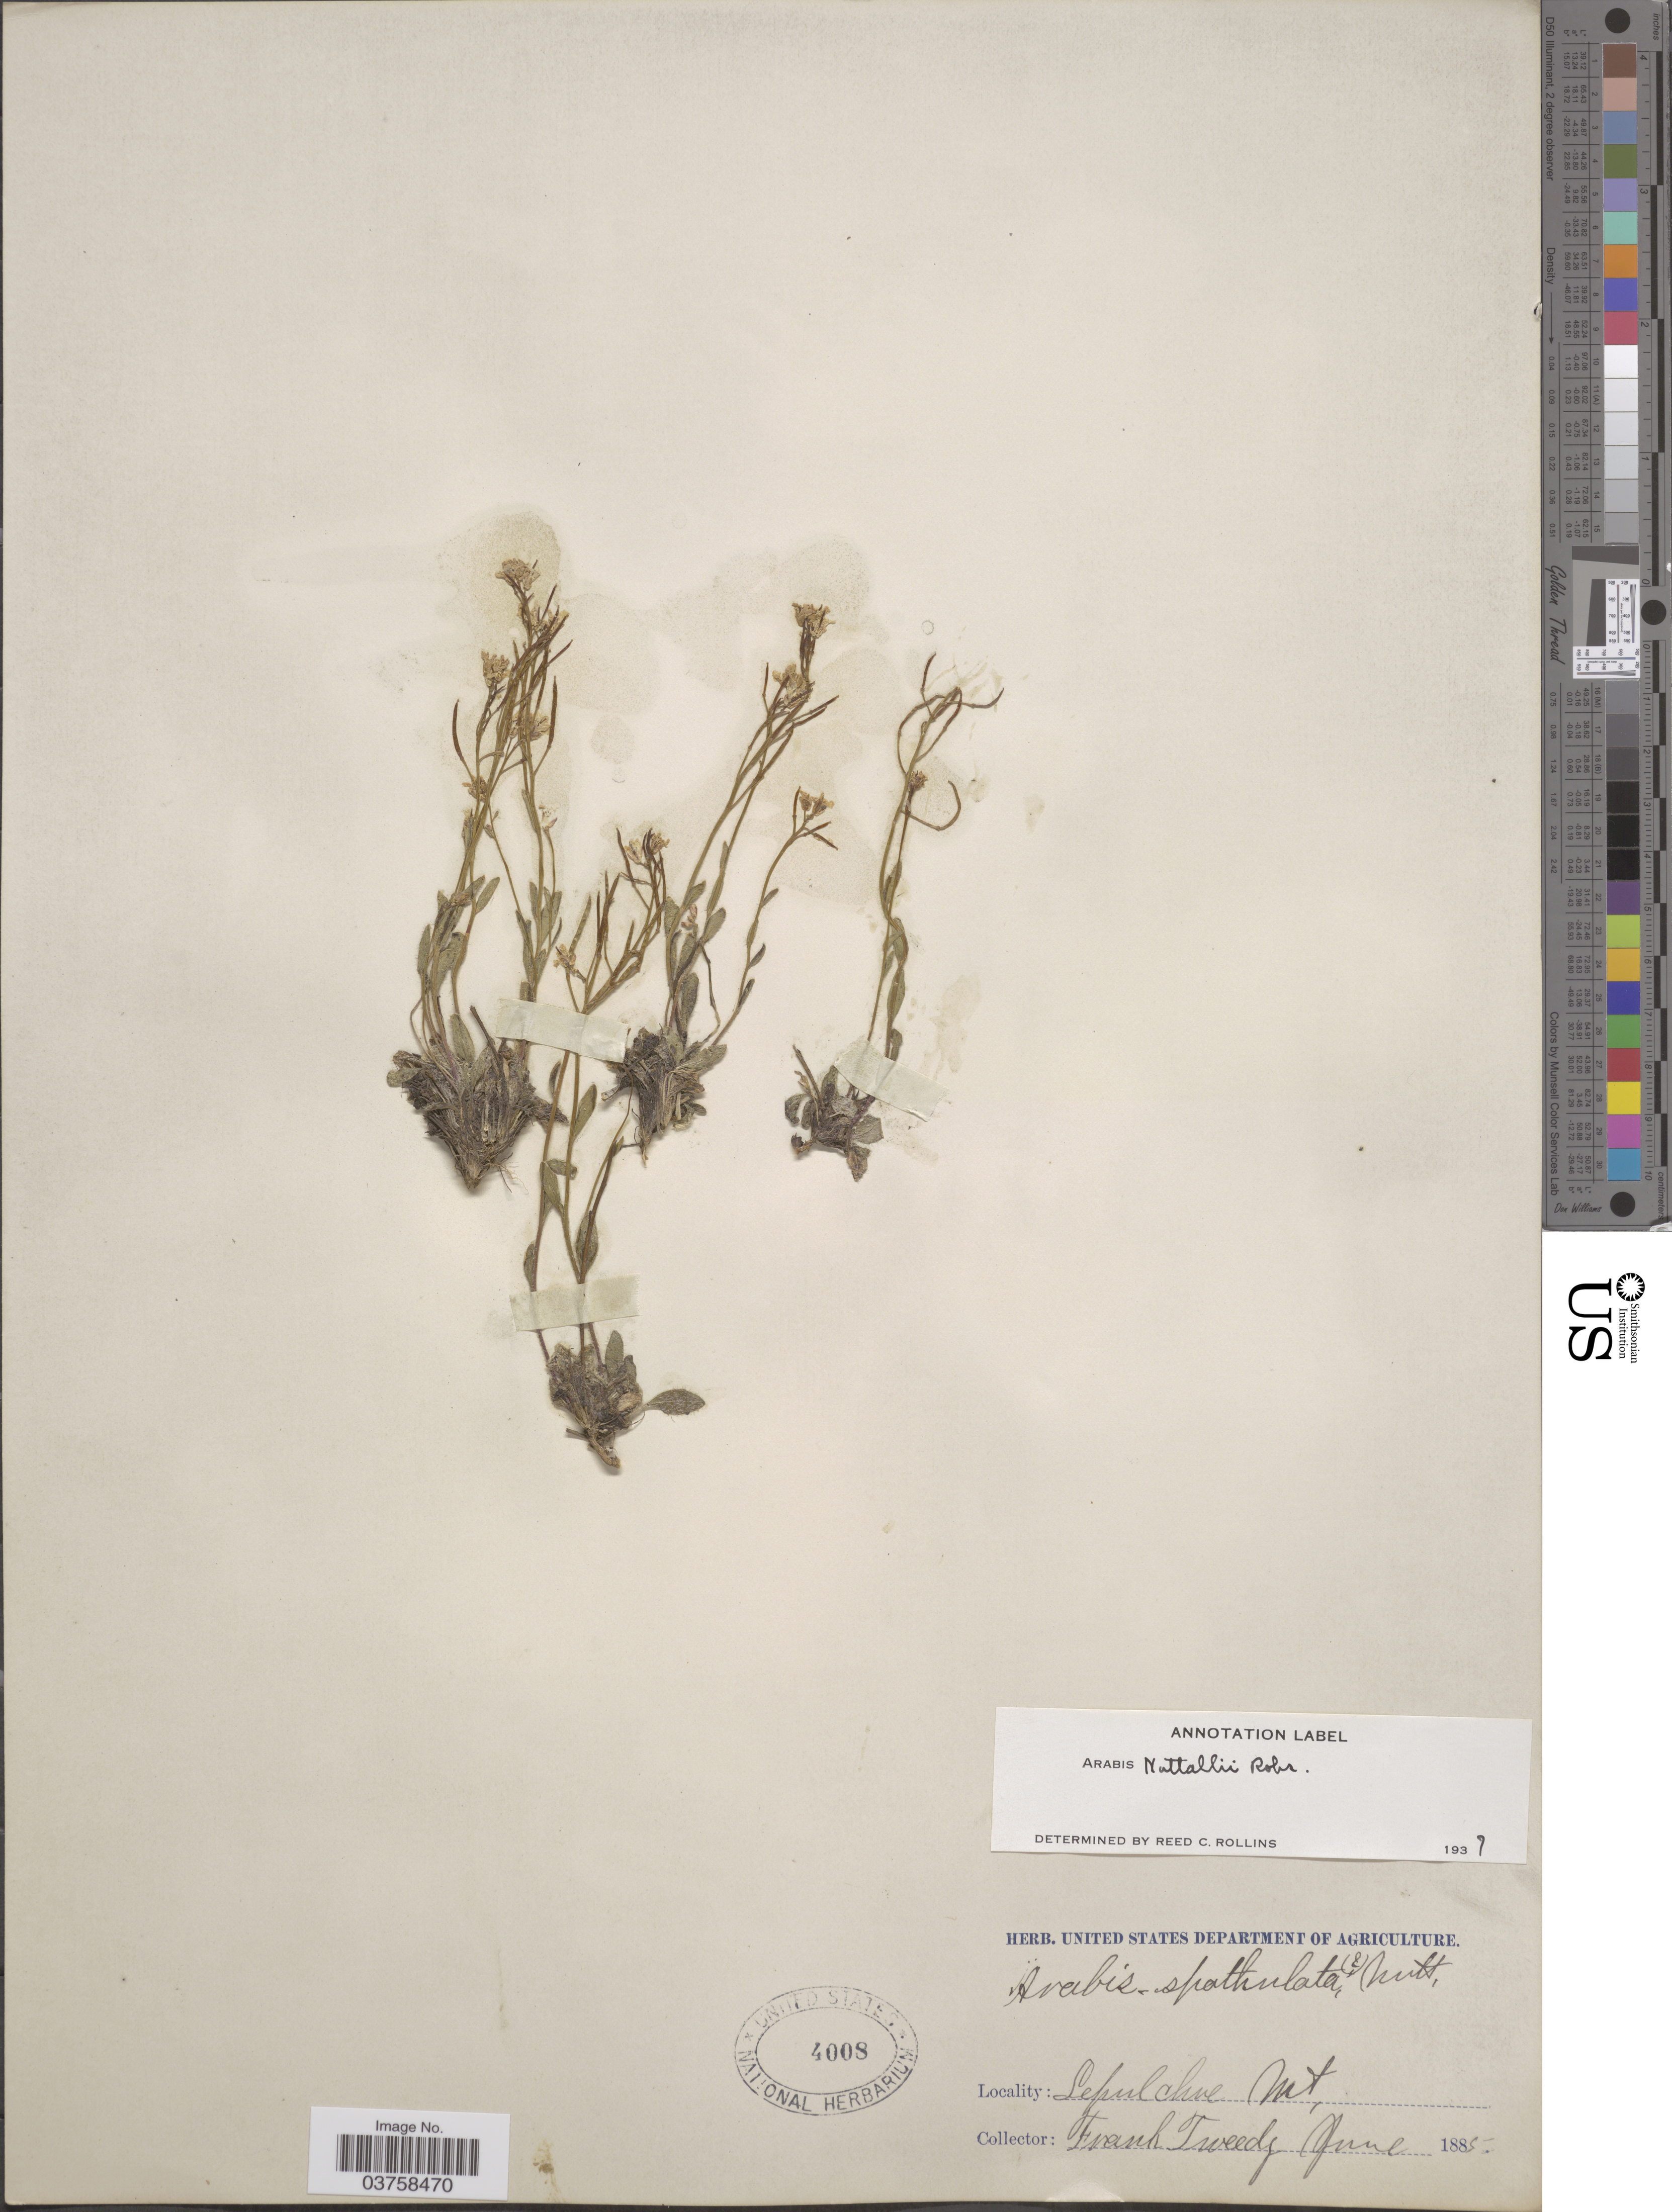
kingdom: Plantae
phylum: Tracheophyta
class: Magnoliopsida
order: Brassicales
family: Brassicaceae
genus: Arabis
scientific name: Arabis nuttallii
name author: B.L. Rob.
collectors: F. Tweedy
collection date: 1885-06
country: United States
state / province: Montana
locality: Sepulchre.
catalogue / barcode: US 4008